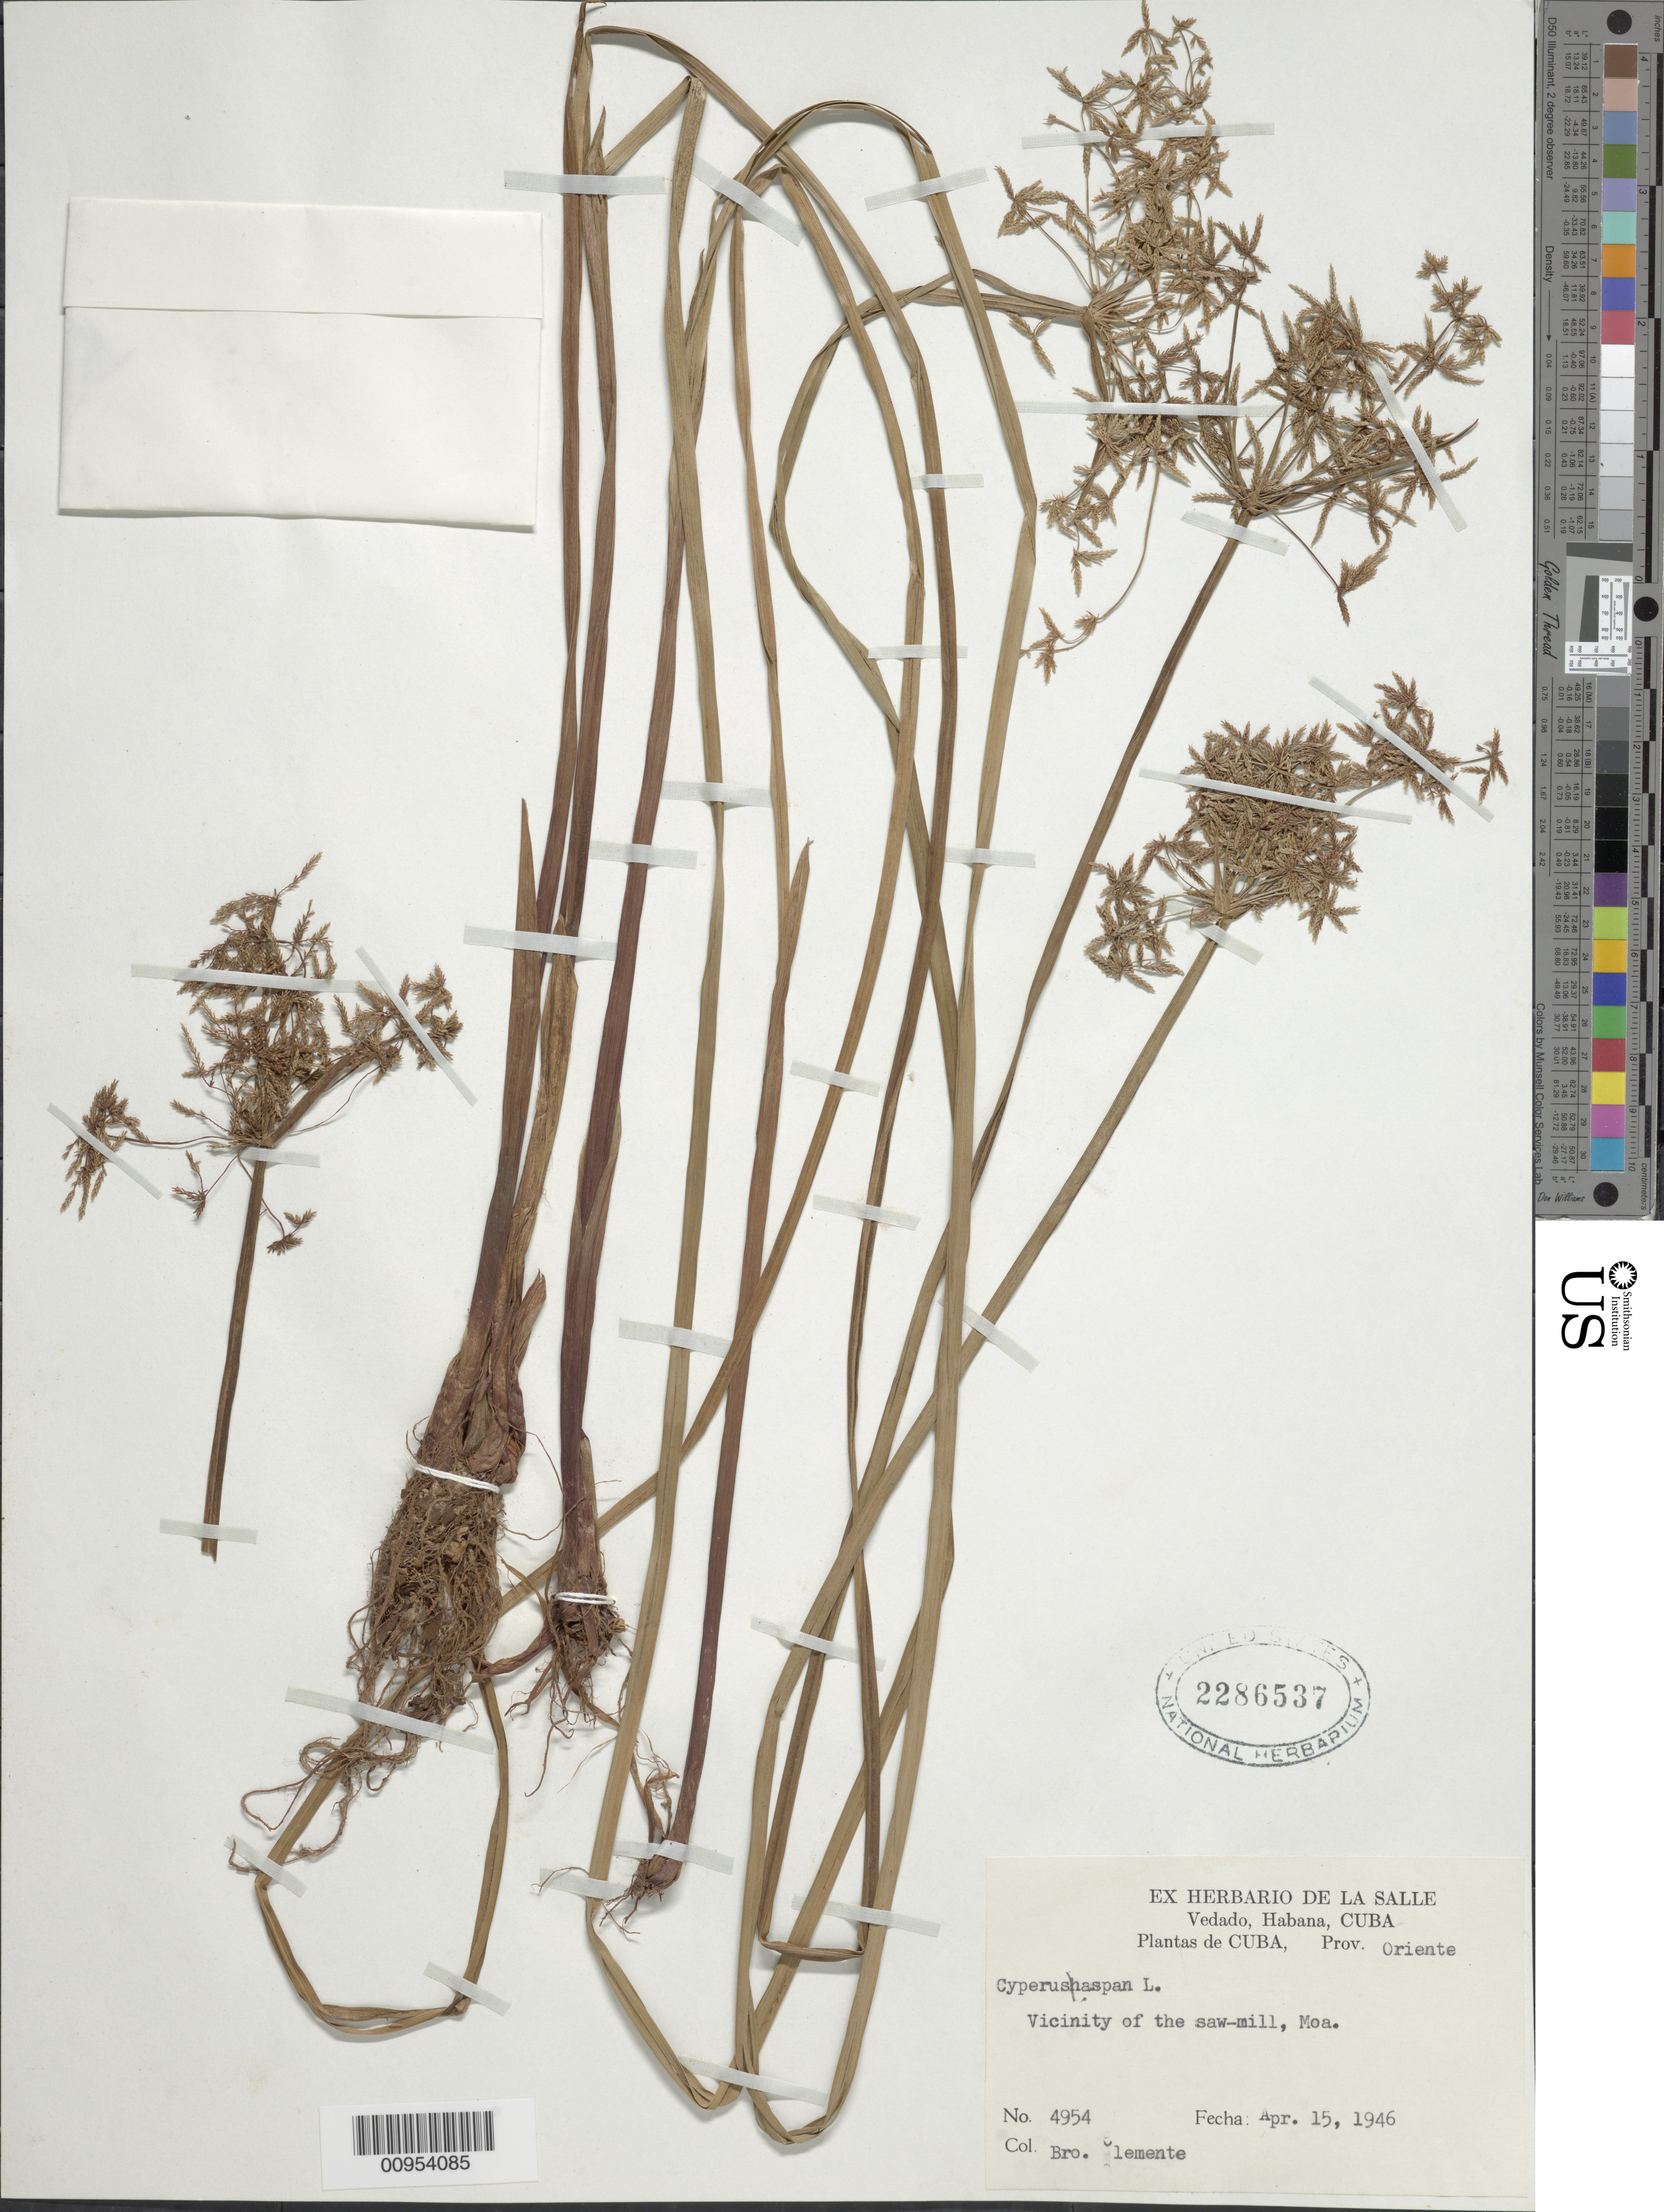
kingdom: Plantae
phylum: Tracheophyta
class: Liliopsida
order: Poales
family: Cyperaceae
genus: Cyperus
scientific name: Cyperus haspan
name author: L.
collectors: Bro. Clemente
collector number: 4954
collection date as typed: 15 Apr 1946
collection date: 1946-04-15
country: Cuba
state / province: Holguín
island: Cuba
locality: Vicinity of the saw-mill, Moa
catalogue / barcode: US 2286537